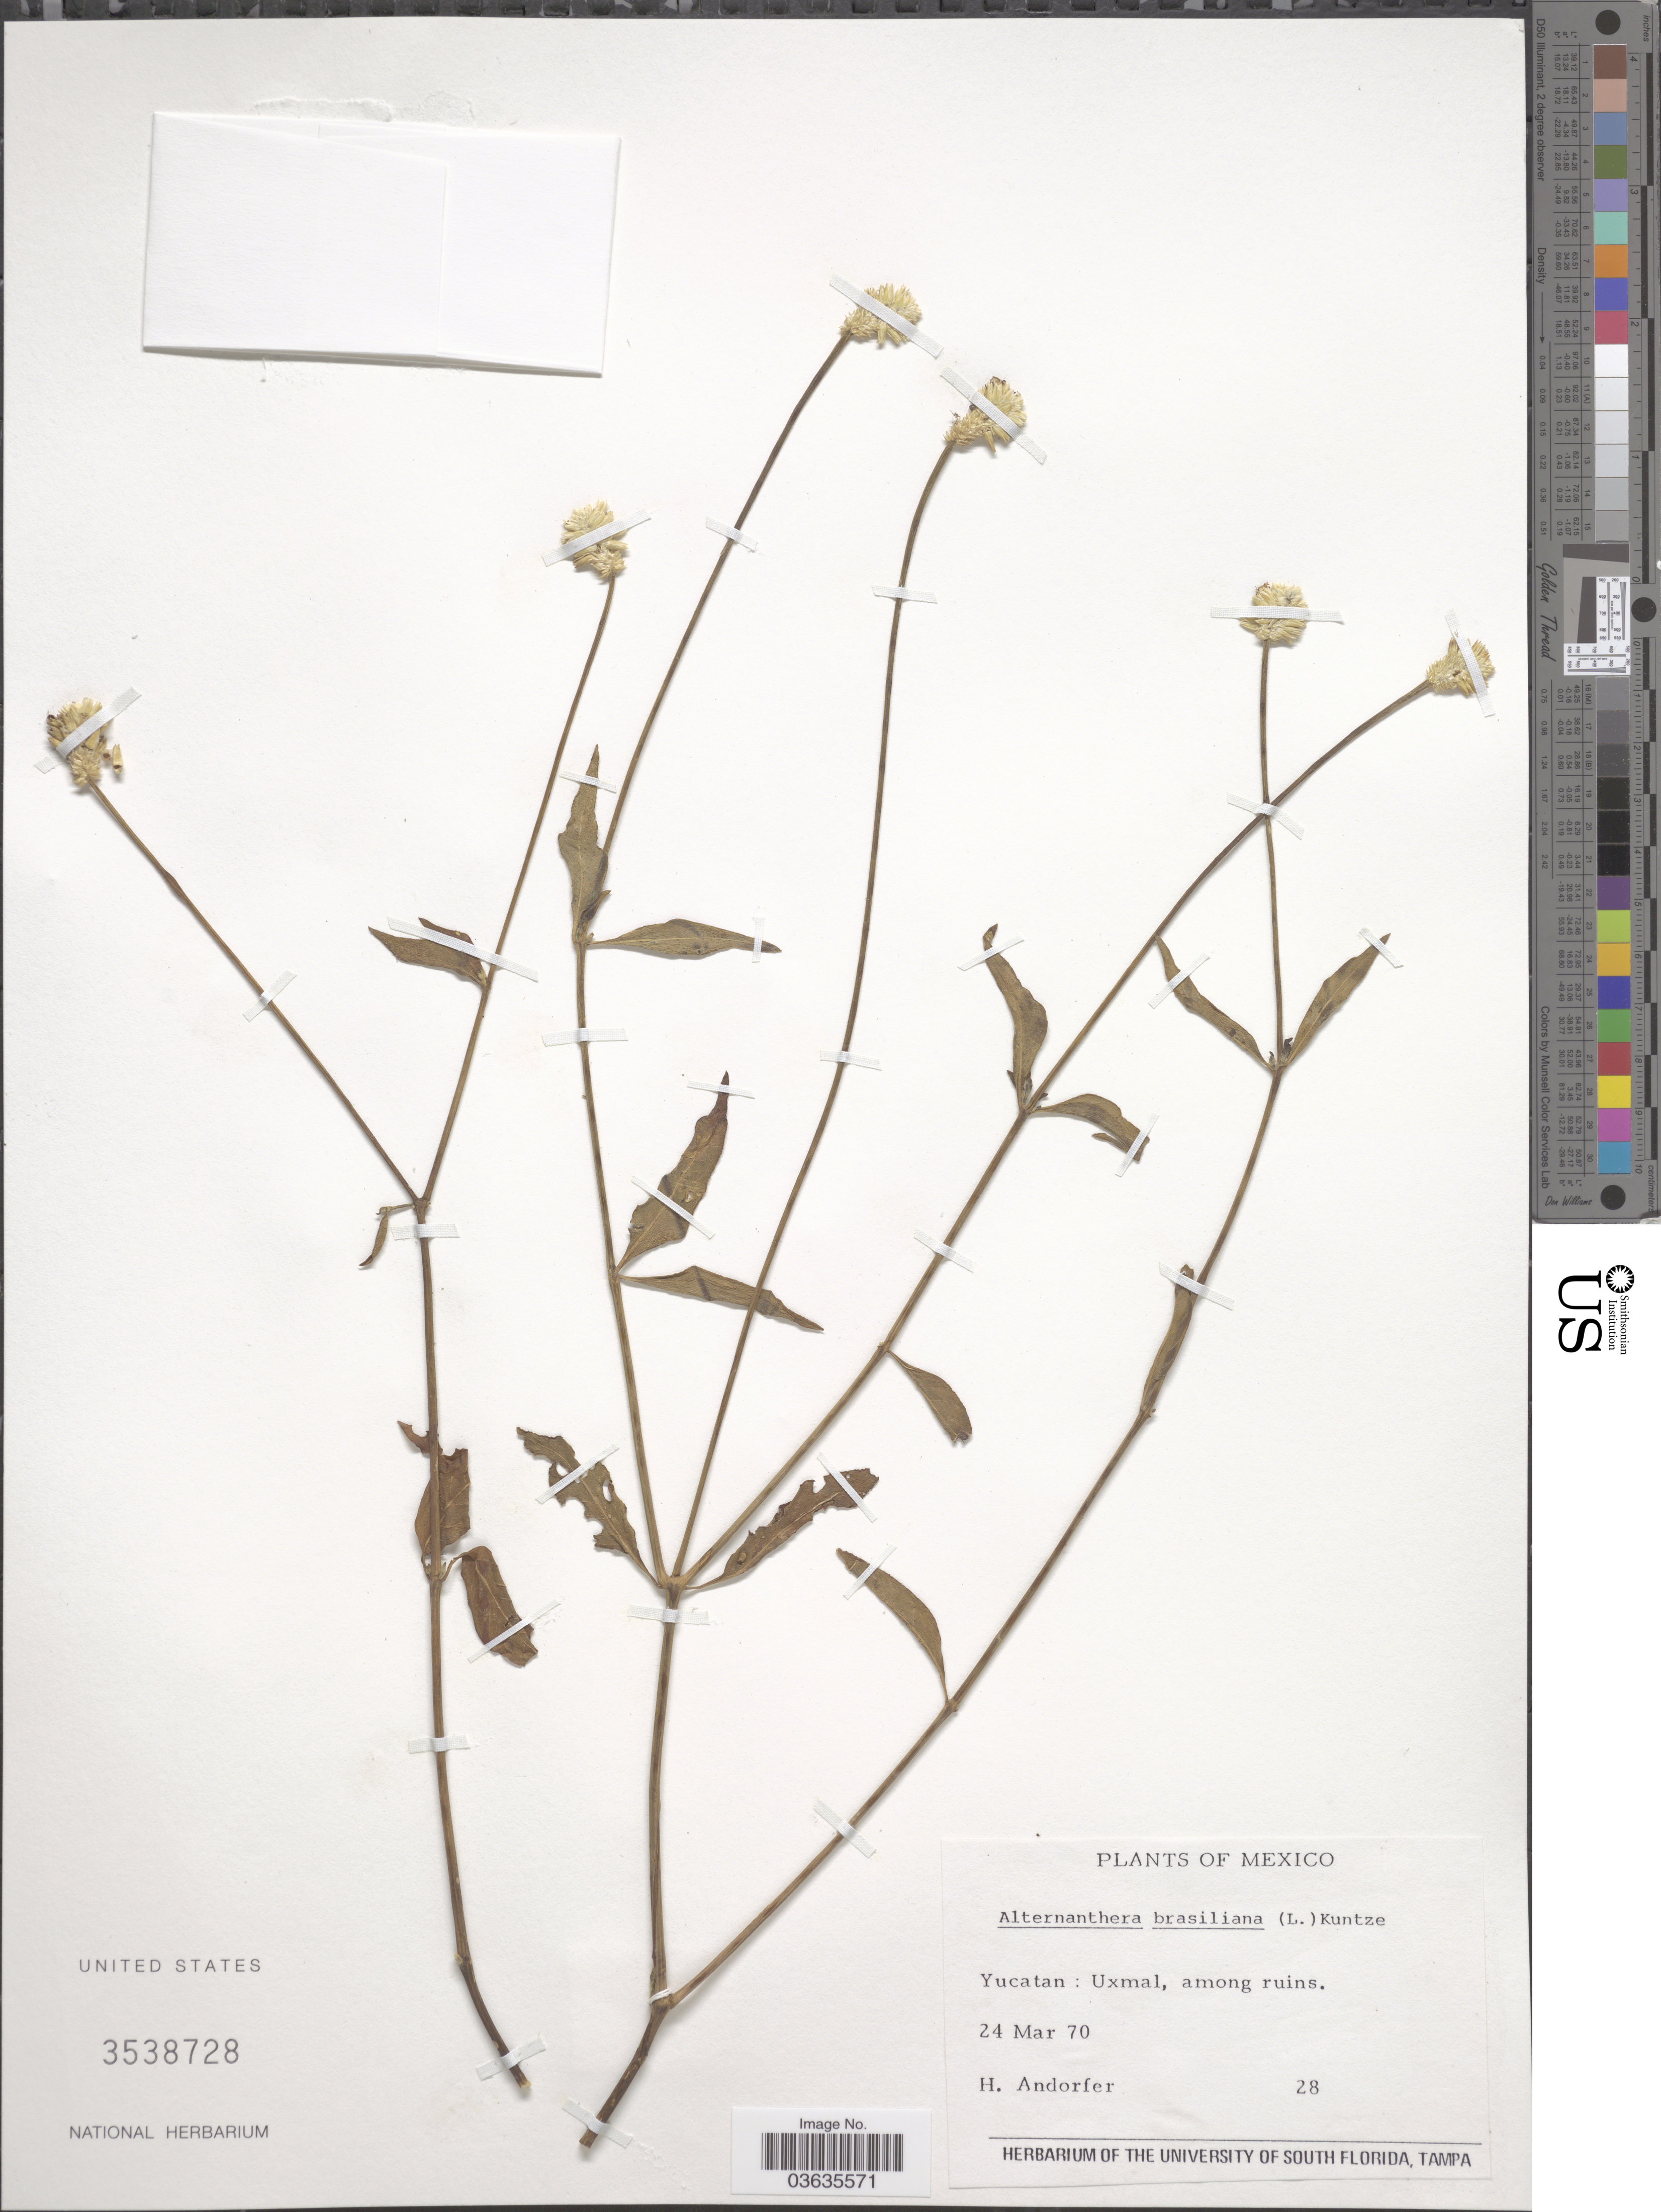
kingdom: Plantae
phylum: Tracheophyta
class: Magnoliopsida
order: Caryophyllales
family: Amaranthaceae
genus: Alternanthera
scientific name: Alternanthera brasiliana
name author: (L.) Kuntze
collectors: H. Andorfer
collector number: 28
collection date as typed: Transcribed d/m/y: 24/3/70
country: Mexico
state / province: Yucatán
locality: Uxmal, among ruins.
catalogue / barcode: US 3538728